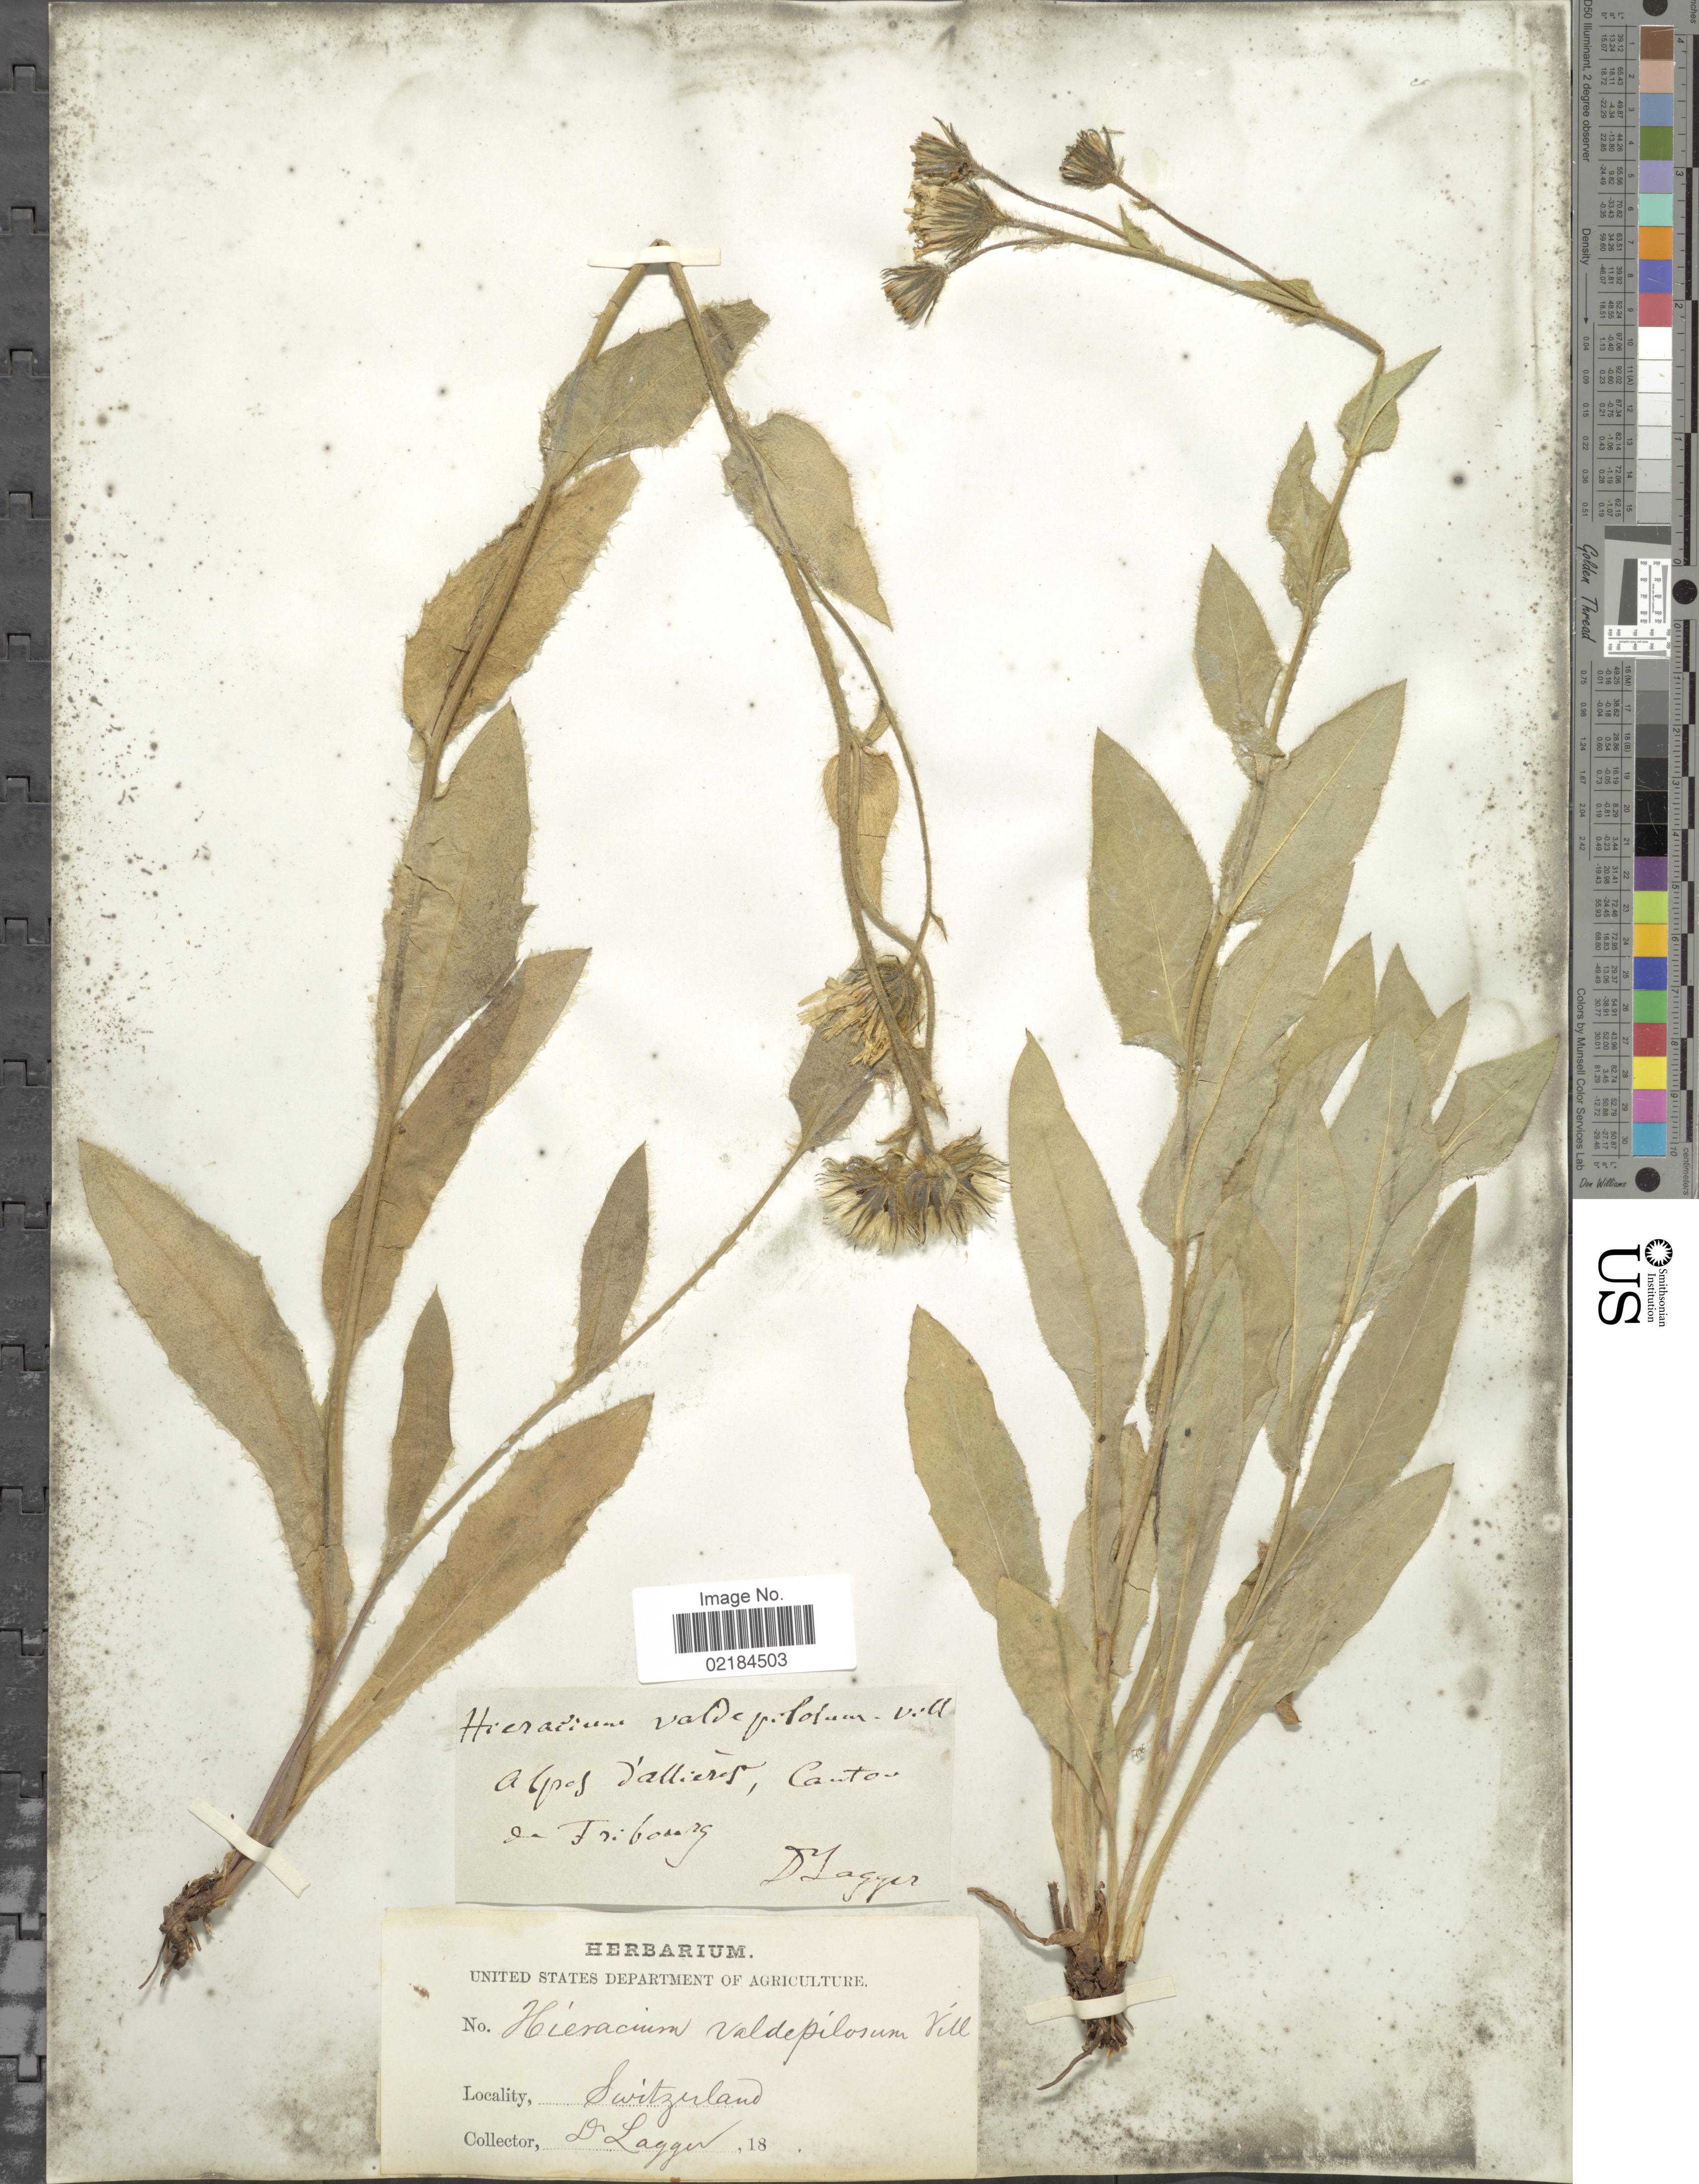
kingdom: Plantae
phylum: Tracheophyta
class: Magnoliopsida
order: Asterales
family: Asteraceae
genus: Hieracium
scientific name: Hieracium valdepilosum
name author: Vill.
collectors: F. J. Lagger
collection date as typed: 18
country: Switzerland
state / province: Fribourg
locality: Alpes d'Allières, Canton de Fribourg